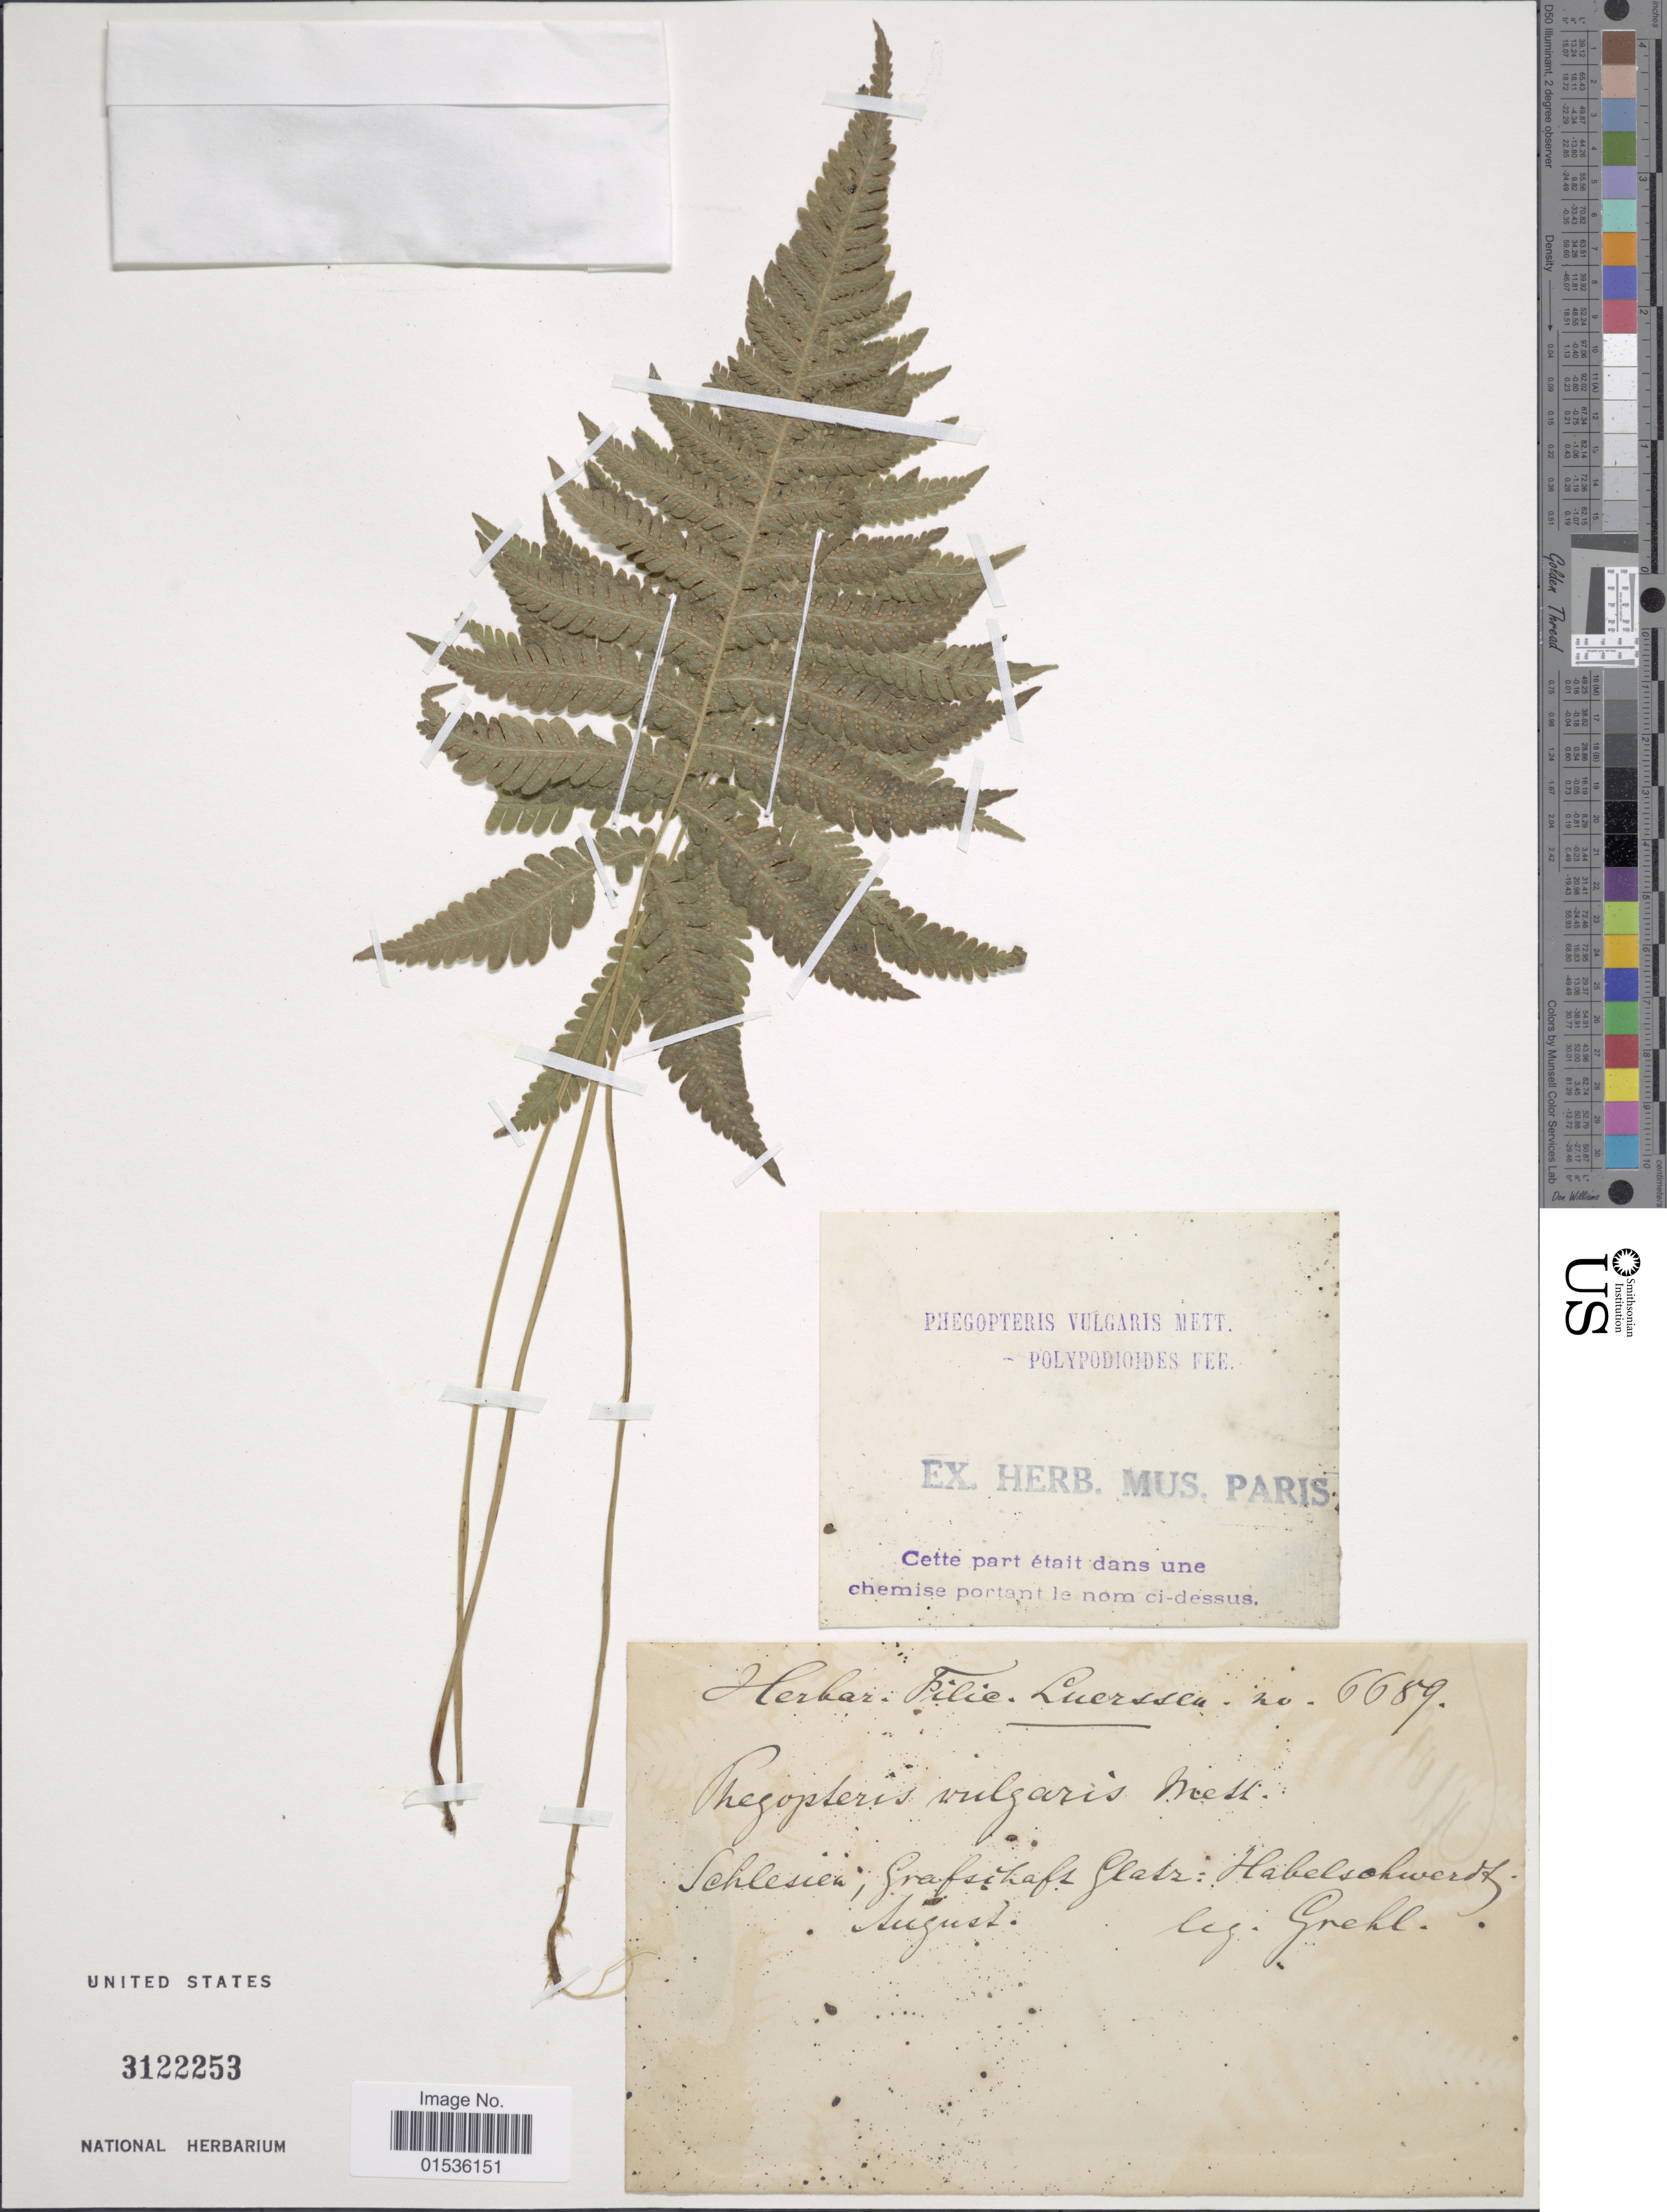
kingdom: Plantae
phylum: Tracheophyta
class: Polypodiopsida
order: Polypodiales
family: Thelypteridaceae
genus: Phegopteris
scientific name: Phegopteris connectilis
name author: (Michx.) Watt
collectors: Grehl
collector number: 6689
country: Poland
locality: Schlesien, Grafshaft Glatz: Habelschewerdts. [interpreted]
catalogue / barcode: US 3122253